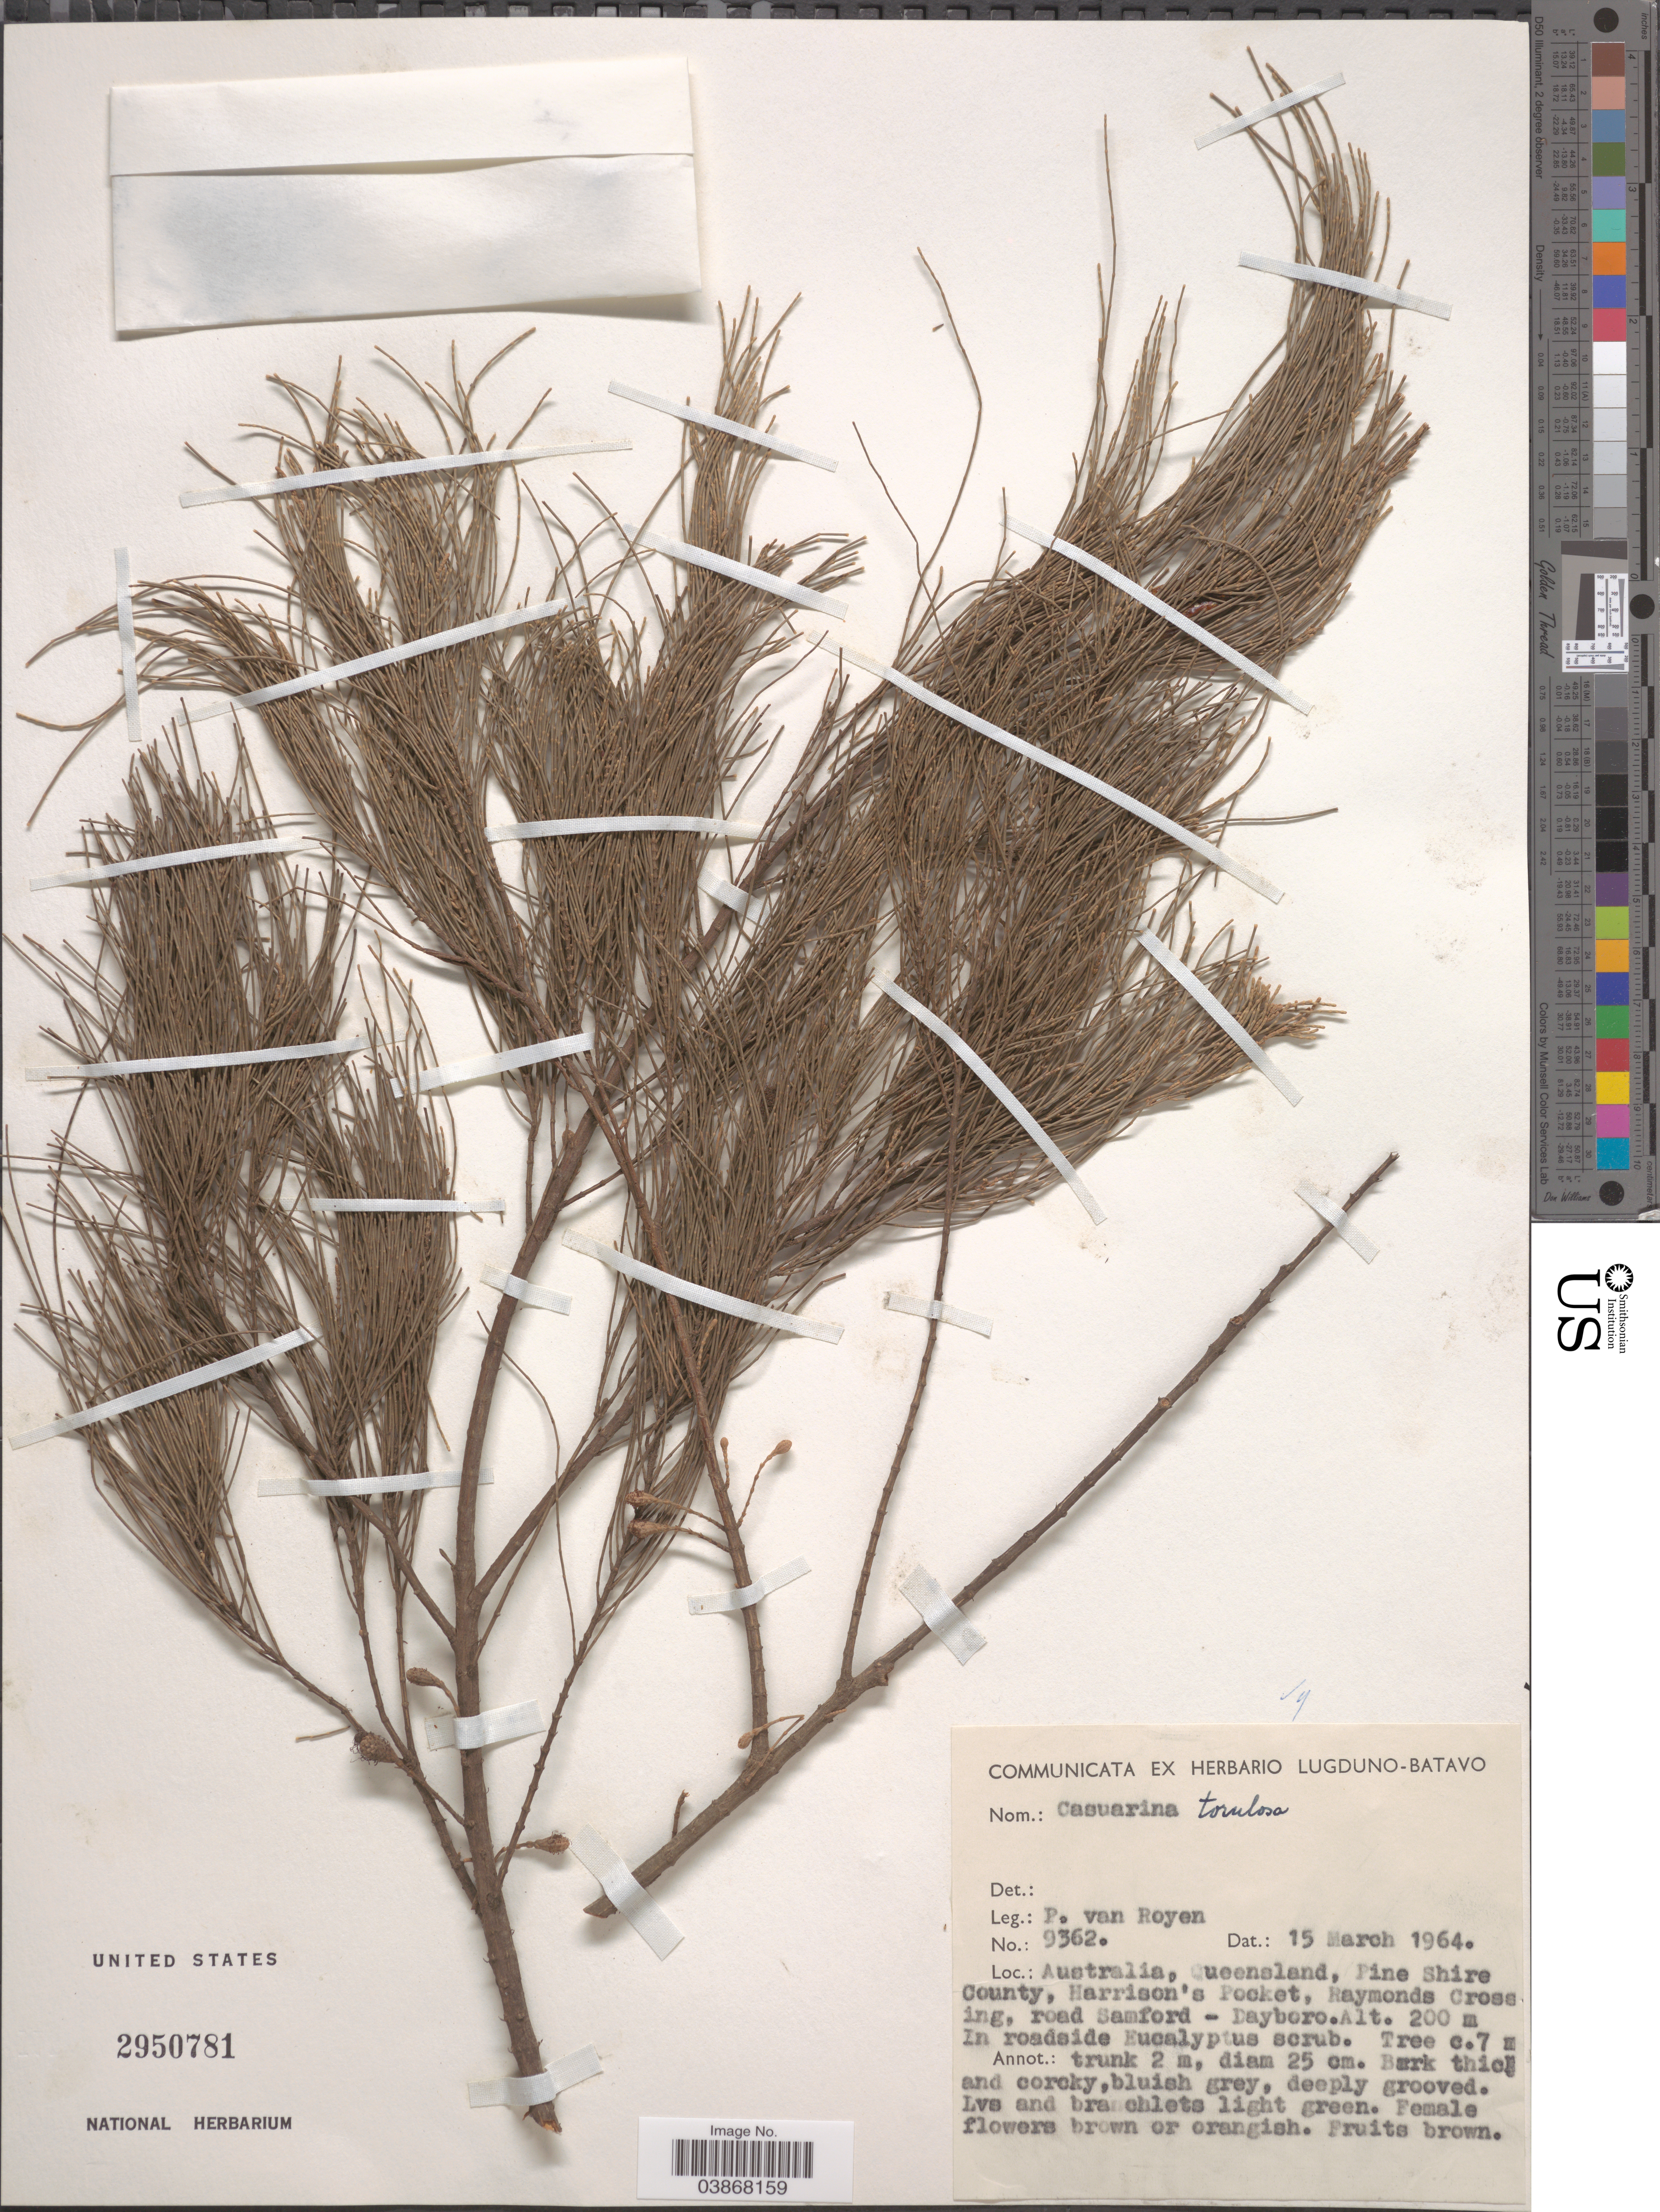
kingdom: Plantae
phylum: Tracheophyta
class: Magnoliopsida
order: Fagales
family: Casuarinaceae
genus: Allocasuarina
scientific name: Allocasuarina torulosa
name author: (Aiton) L.A.S. Johnson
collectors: P. van Royen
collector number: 9362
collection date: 1964-03-15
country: Australia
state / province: Queensland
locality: Pine Shire County, Harrison's Pocket, Raymonds Crossing, road Samford-Dayboro.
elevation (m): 200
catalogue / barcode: US 2950781